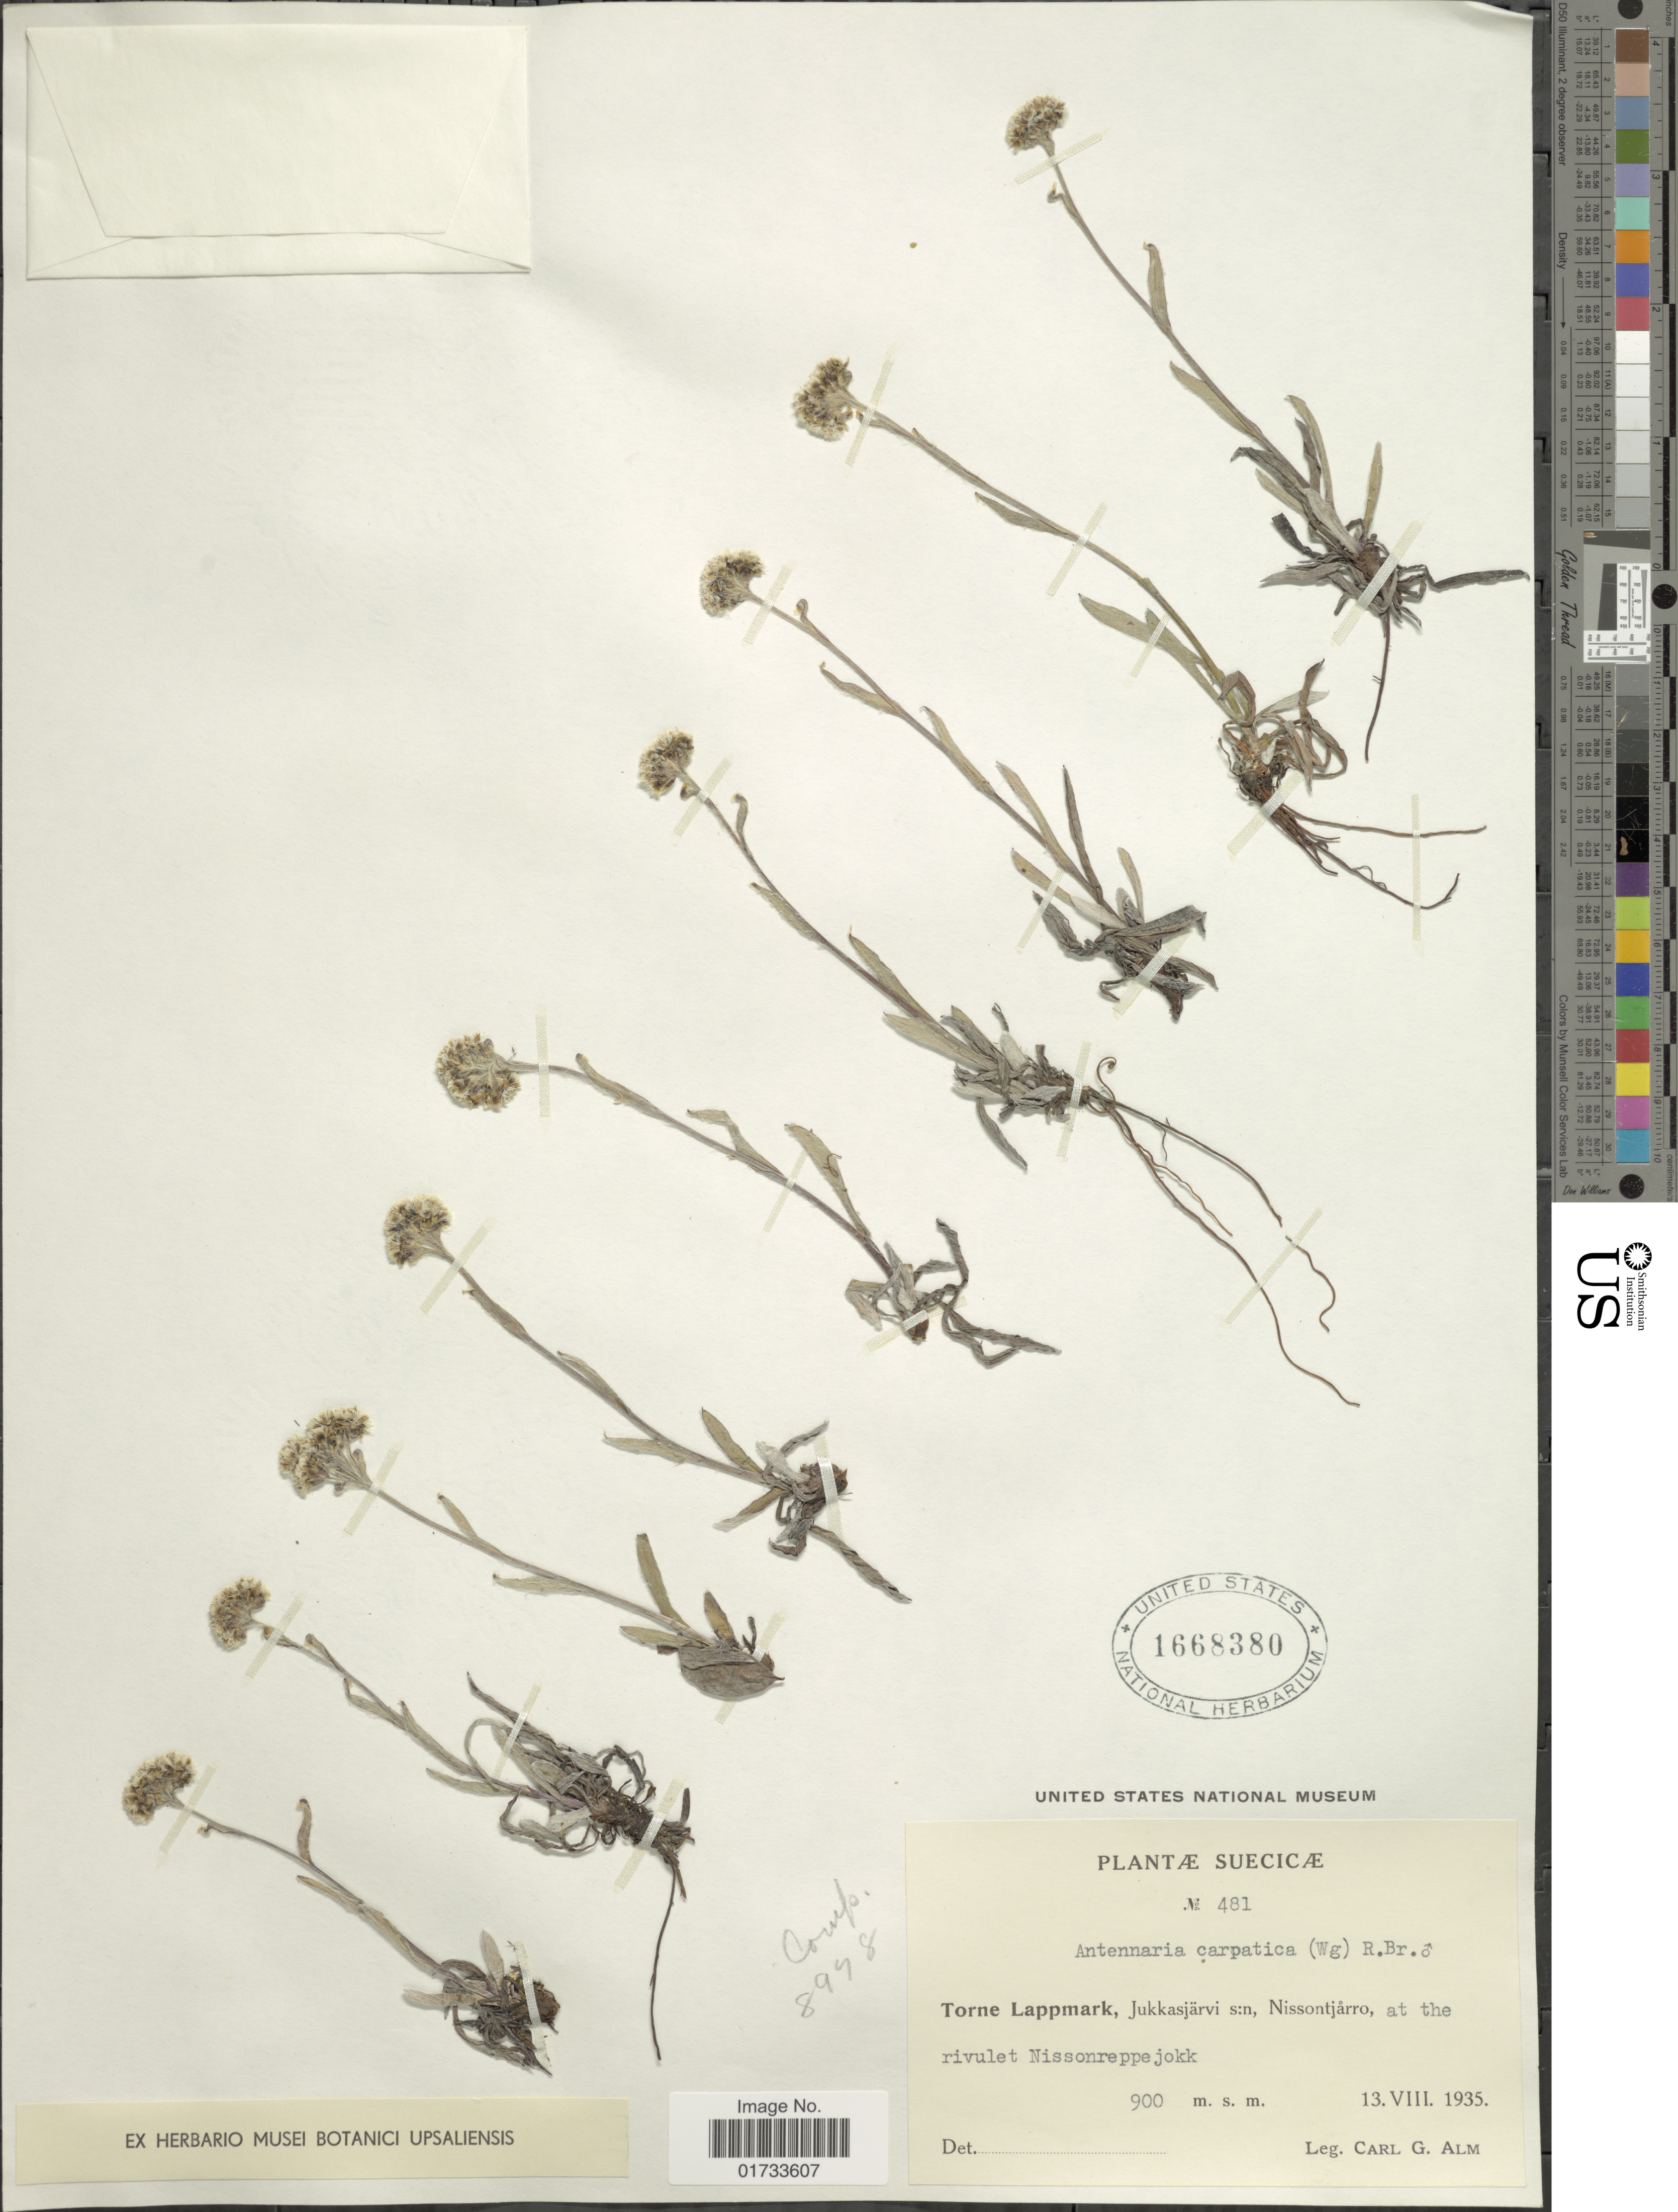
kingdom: Plantae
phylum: Tracheophyta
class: Magnoliopsida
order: Asterales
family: Asteraceae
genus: Antennaria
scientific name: Antennaria carpatica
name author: (Wahlenb.) Williams & Fingerh.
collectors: C. G. Alm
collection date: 1935-08-13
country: Sweden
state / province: Norrbotten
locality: Torne Lappmark, Jukkasjärvi s:n, Nissontjarro, at the rivulet Nissonreppe jokk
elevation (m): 900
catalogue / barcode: US 1668380